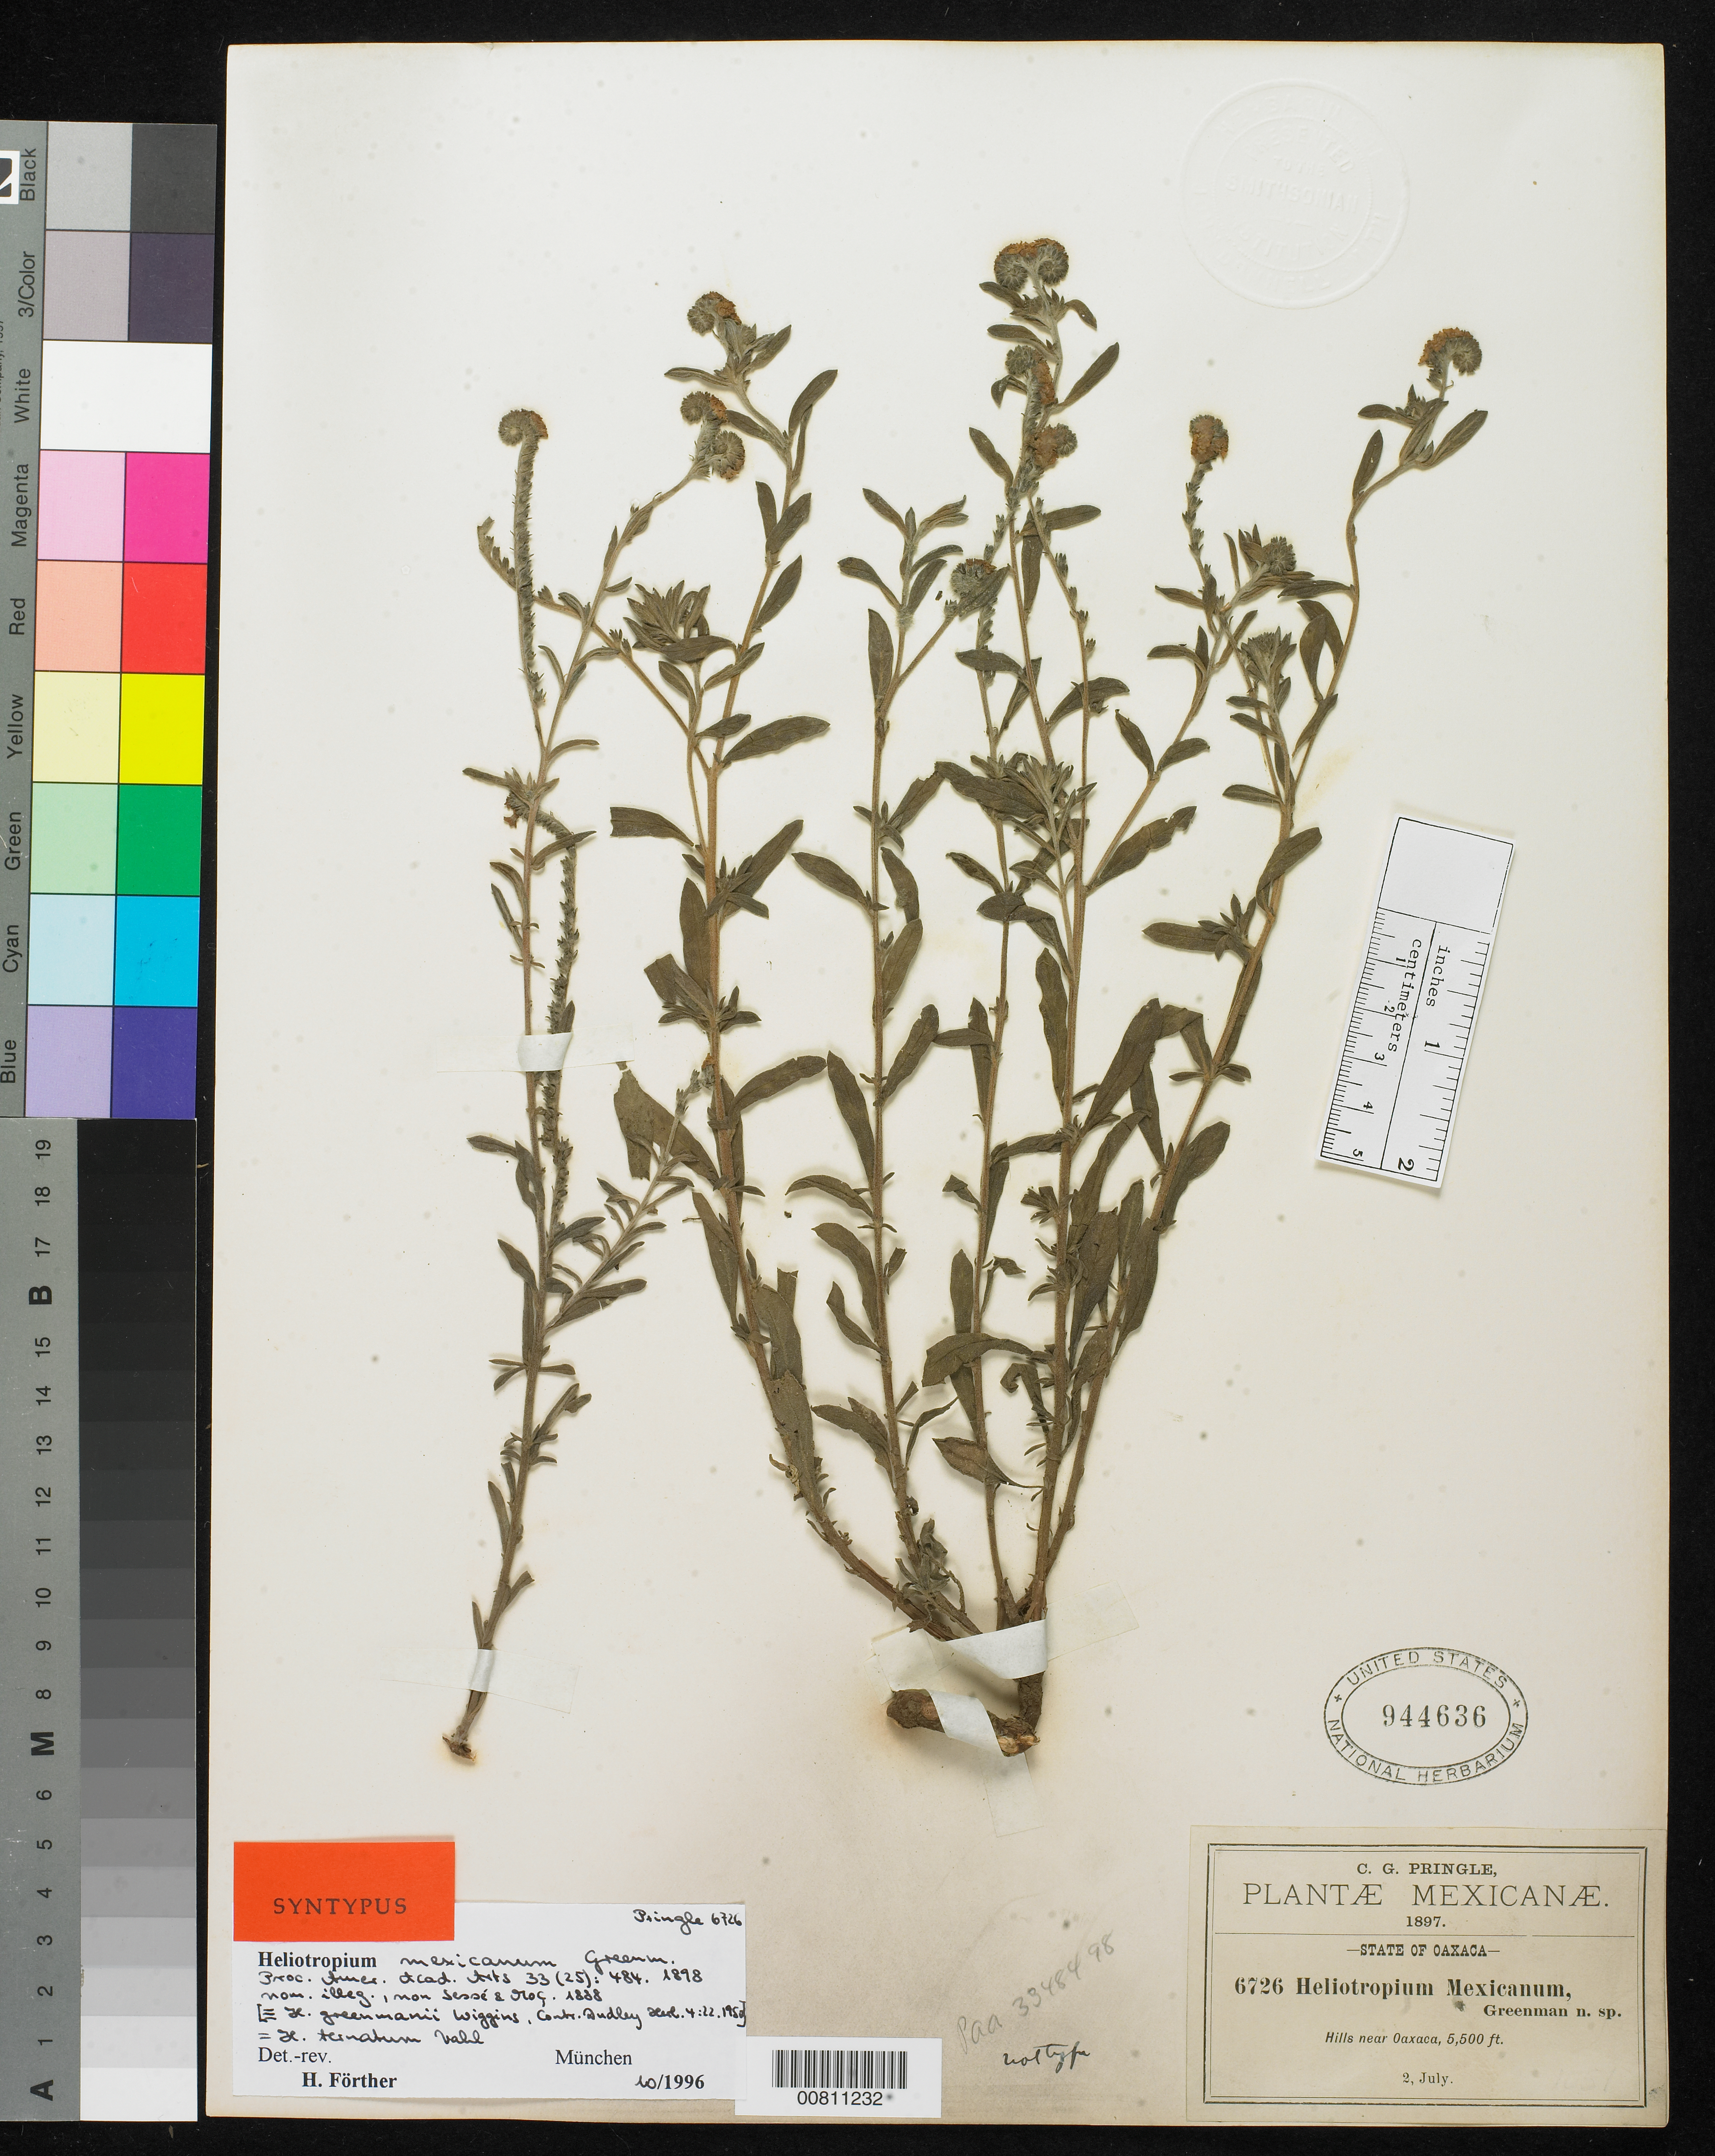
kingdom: Plantae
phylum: Tracheophyta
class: Magnoliopsida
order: Boraginales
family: Heliotropiaceae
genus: Heliotropium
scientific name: Heliotropium mexicanum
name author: Greenm.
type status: Syntype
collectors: C. G. Pringle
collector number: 6726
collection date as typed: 02 Jul 1897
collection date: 1897-07-02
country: Mexico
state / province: Oaxaca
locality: Hills near Oaxaca.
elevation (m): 1676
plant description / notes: Nom. illeg., non Heliotropium mexicanum Sessé & Moc.; Also a syntype of Heliotropium greenmanii Wiggins. Lectotype (GH) is "Durango, Iron Mountain near city of Durango, June, 1897, Palmer 141".; Nom. nov. for Heliotropium mexicanum Greenman, non Sessé & Moc.; Also a syntype of Heliotropium mexicanum Greenman. Lectotype (GH) is "Durango, Iron Mountain near city of Durango, June, 1897, Palmer 141".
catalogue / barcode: US 944636